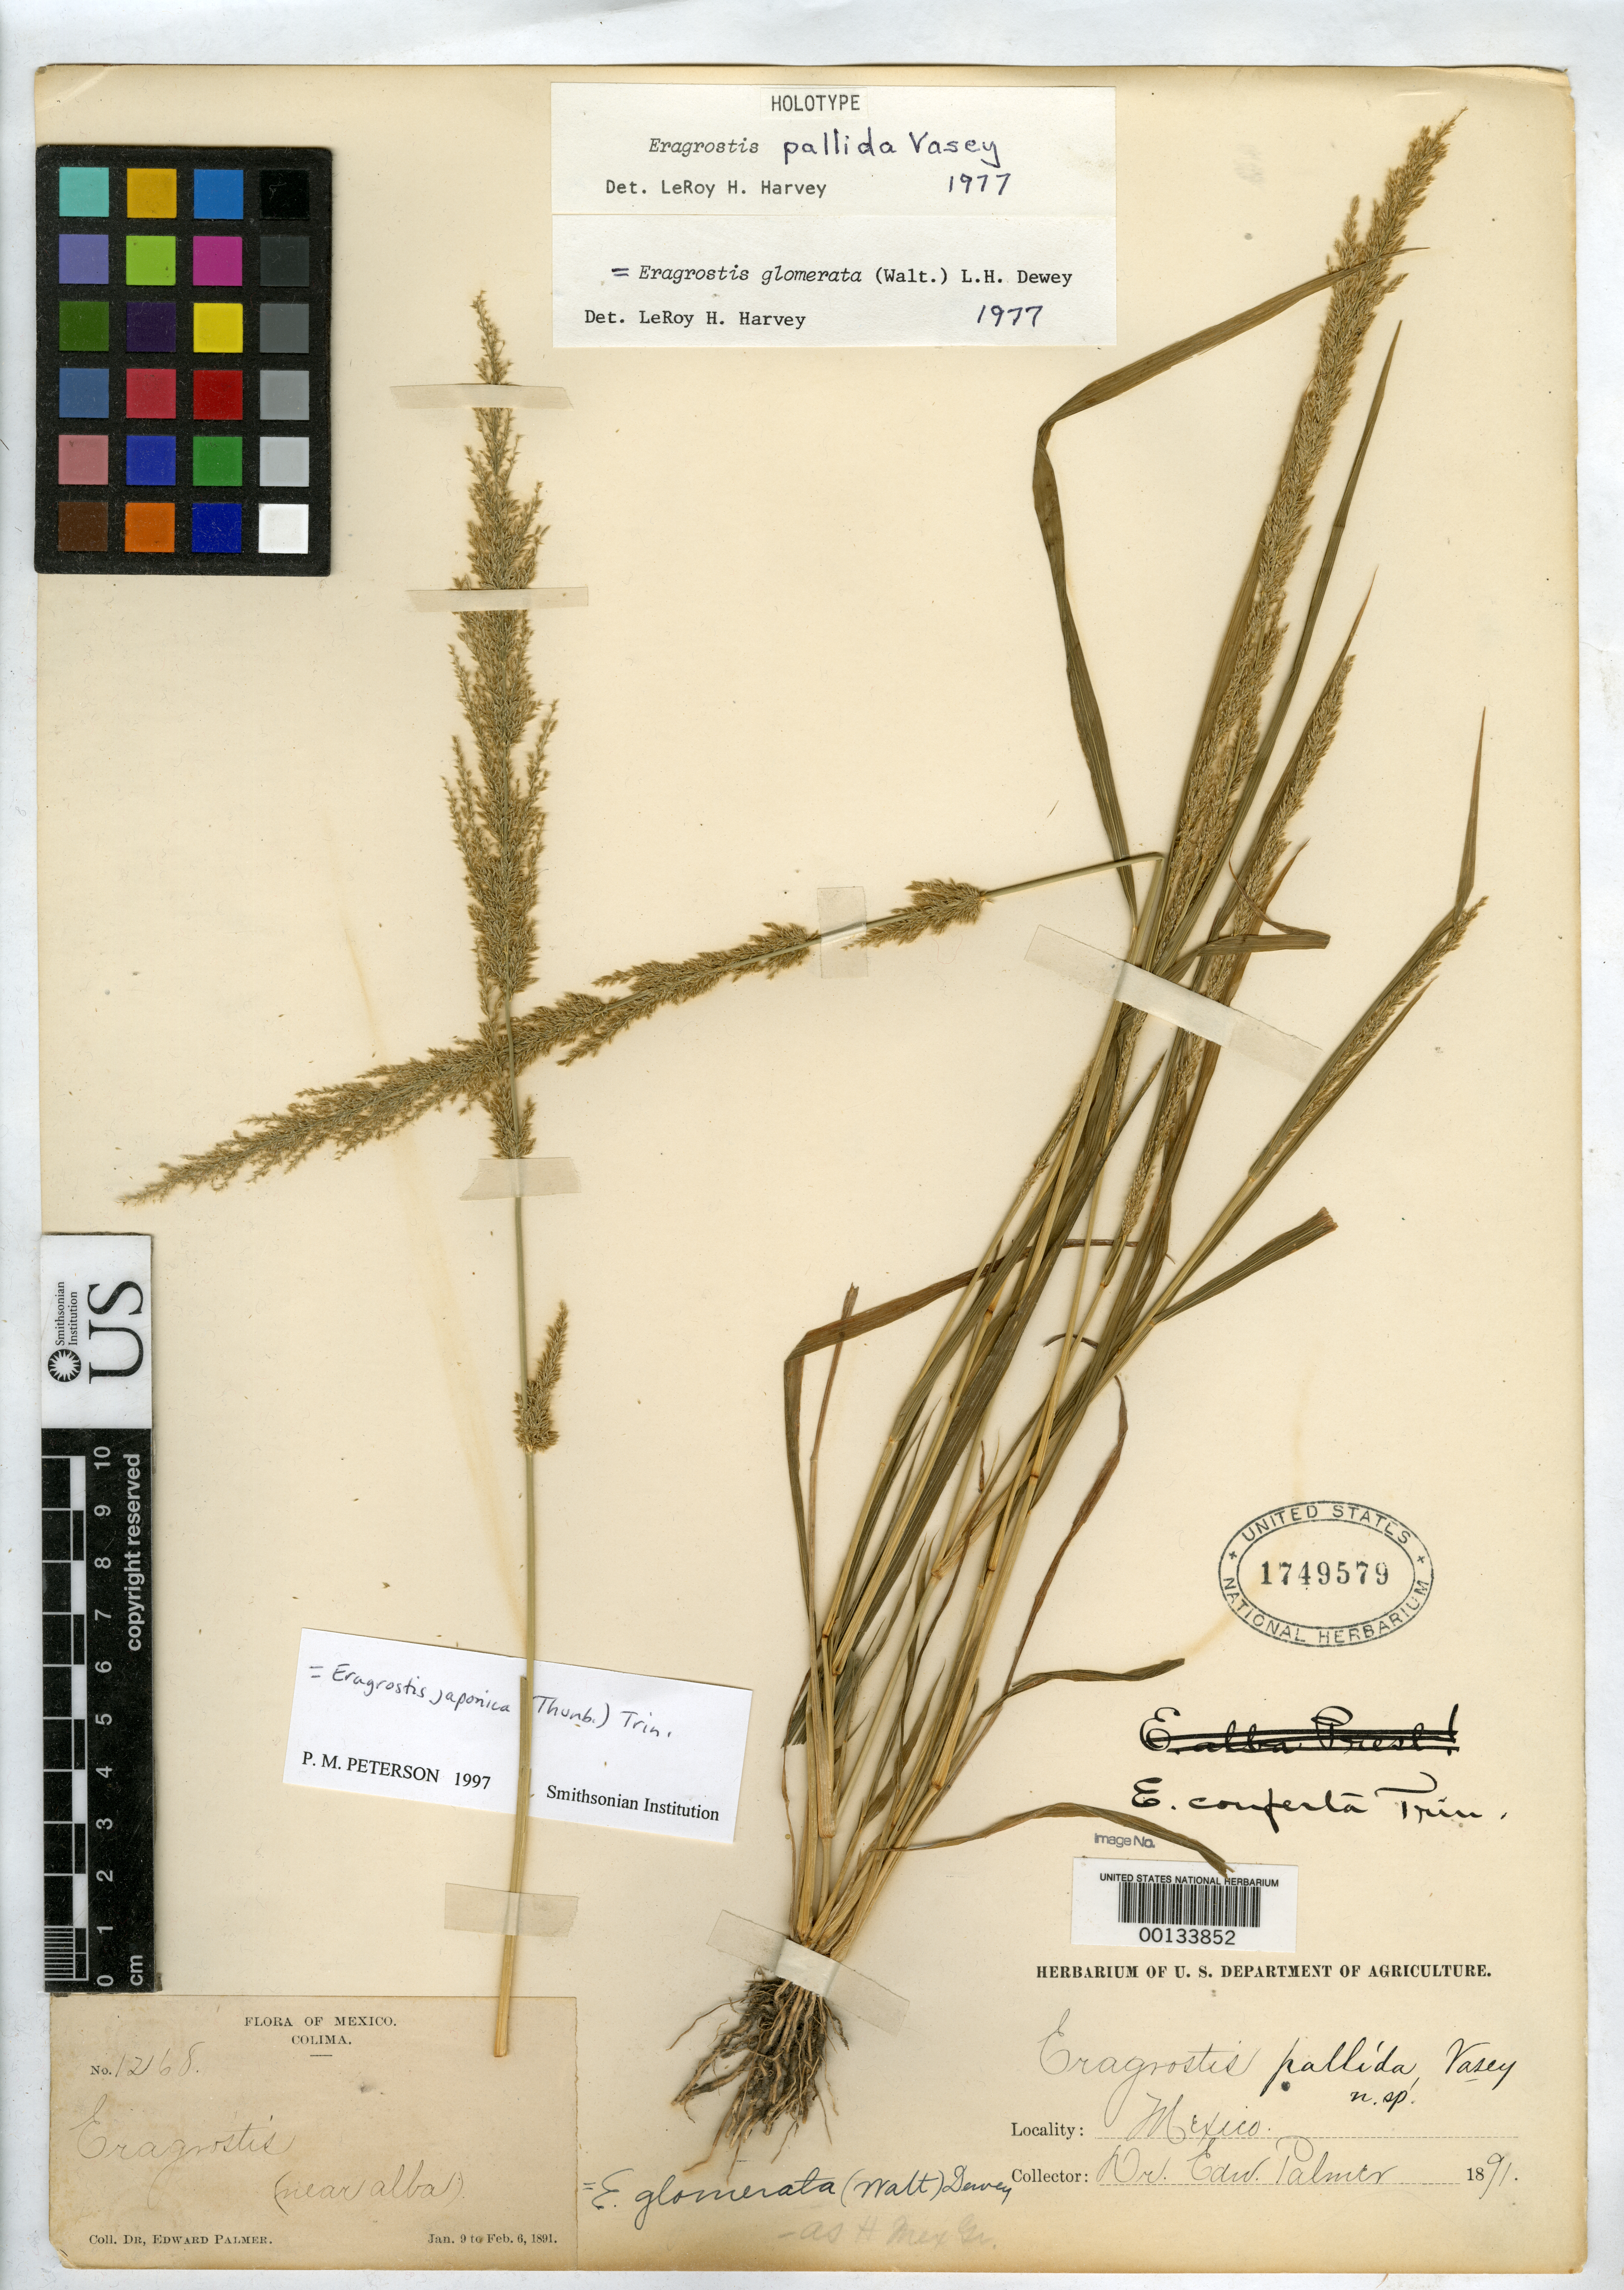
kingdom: Plantae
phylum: Tracheophyta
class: Liliopsida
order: Poales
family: Poaceae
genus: Eragrostis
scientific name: Eragrostis pallida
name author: Vasey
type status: Holotype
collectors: E. Palmer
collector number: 1268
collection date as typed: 09 Jan 1891 to 06 Feb 1891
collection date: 1891-01-09/1891-02-06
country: Mexico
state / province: Colima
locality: Near Alba.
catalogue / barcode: US 1749579